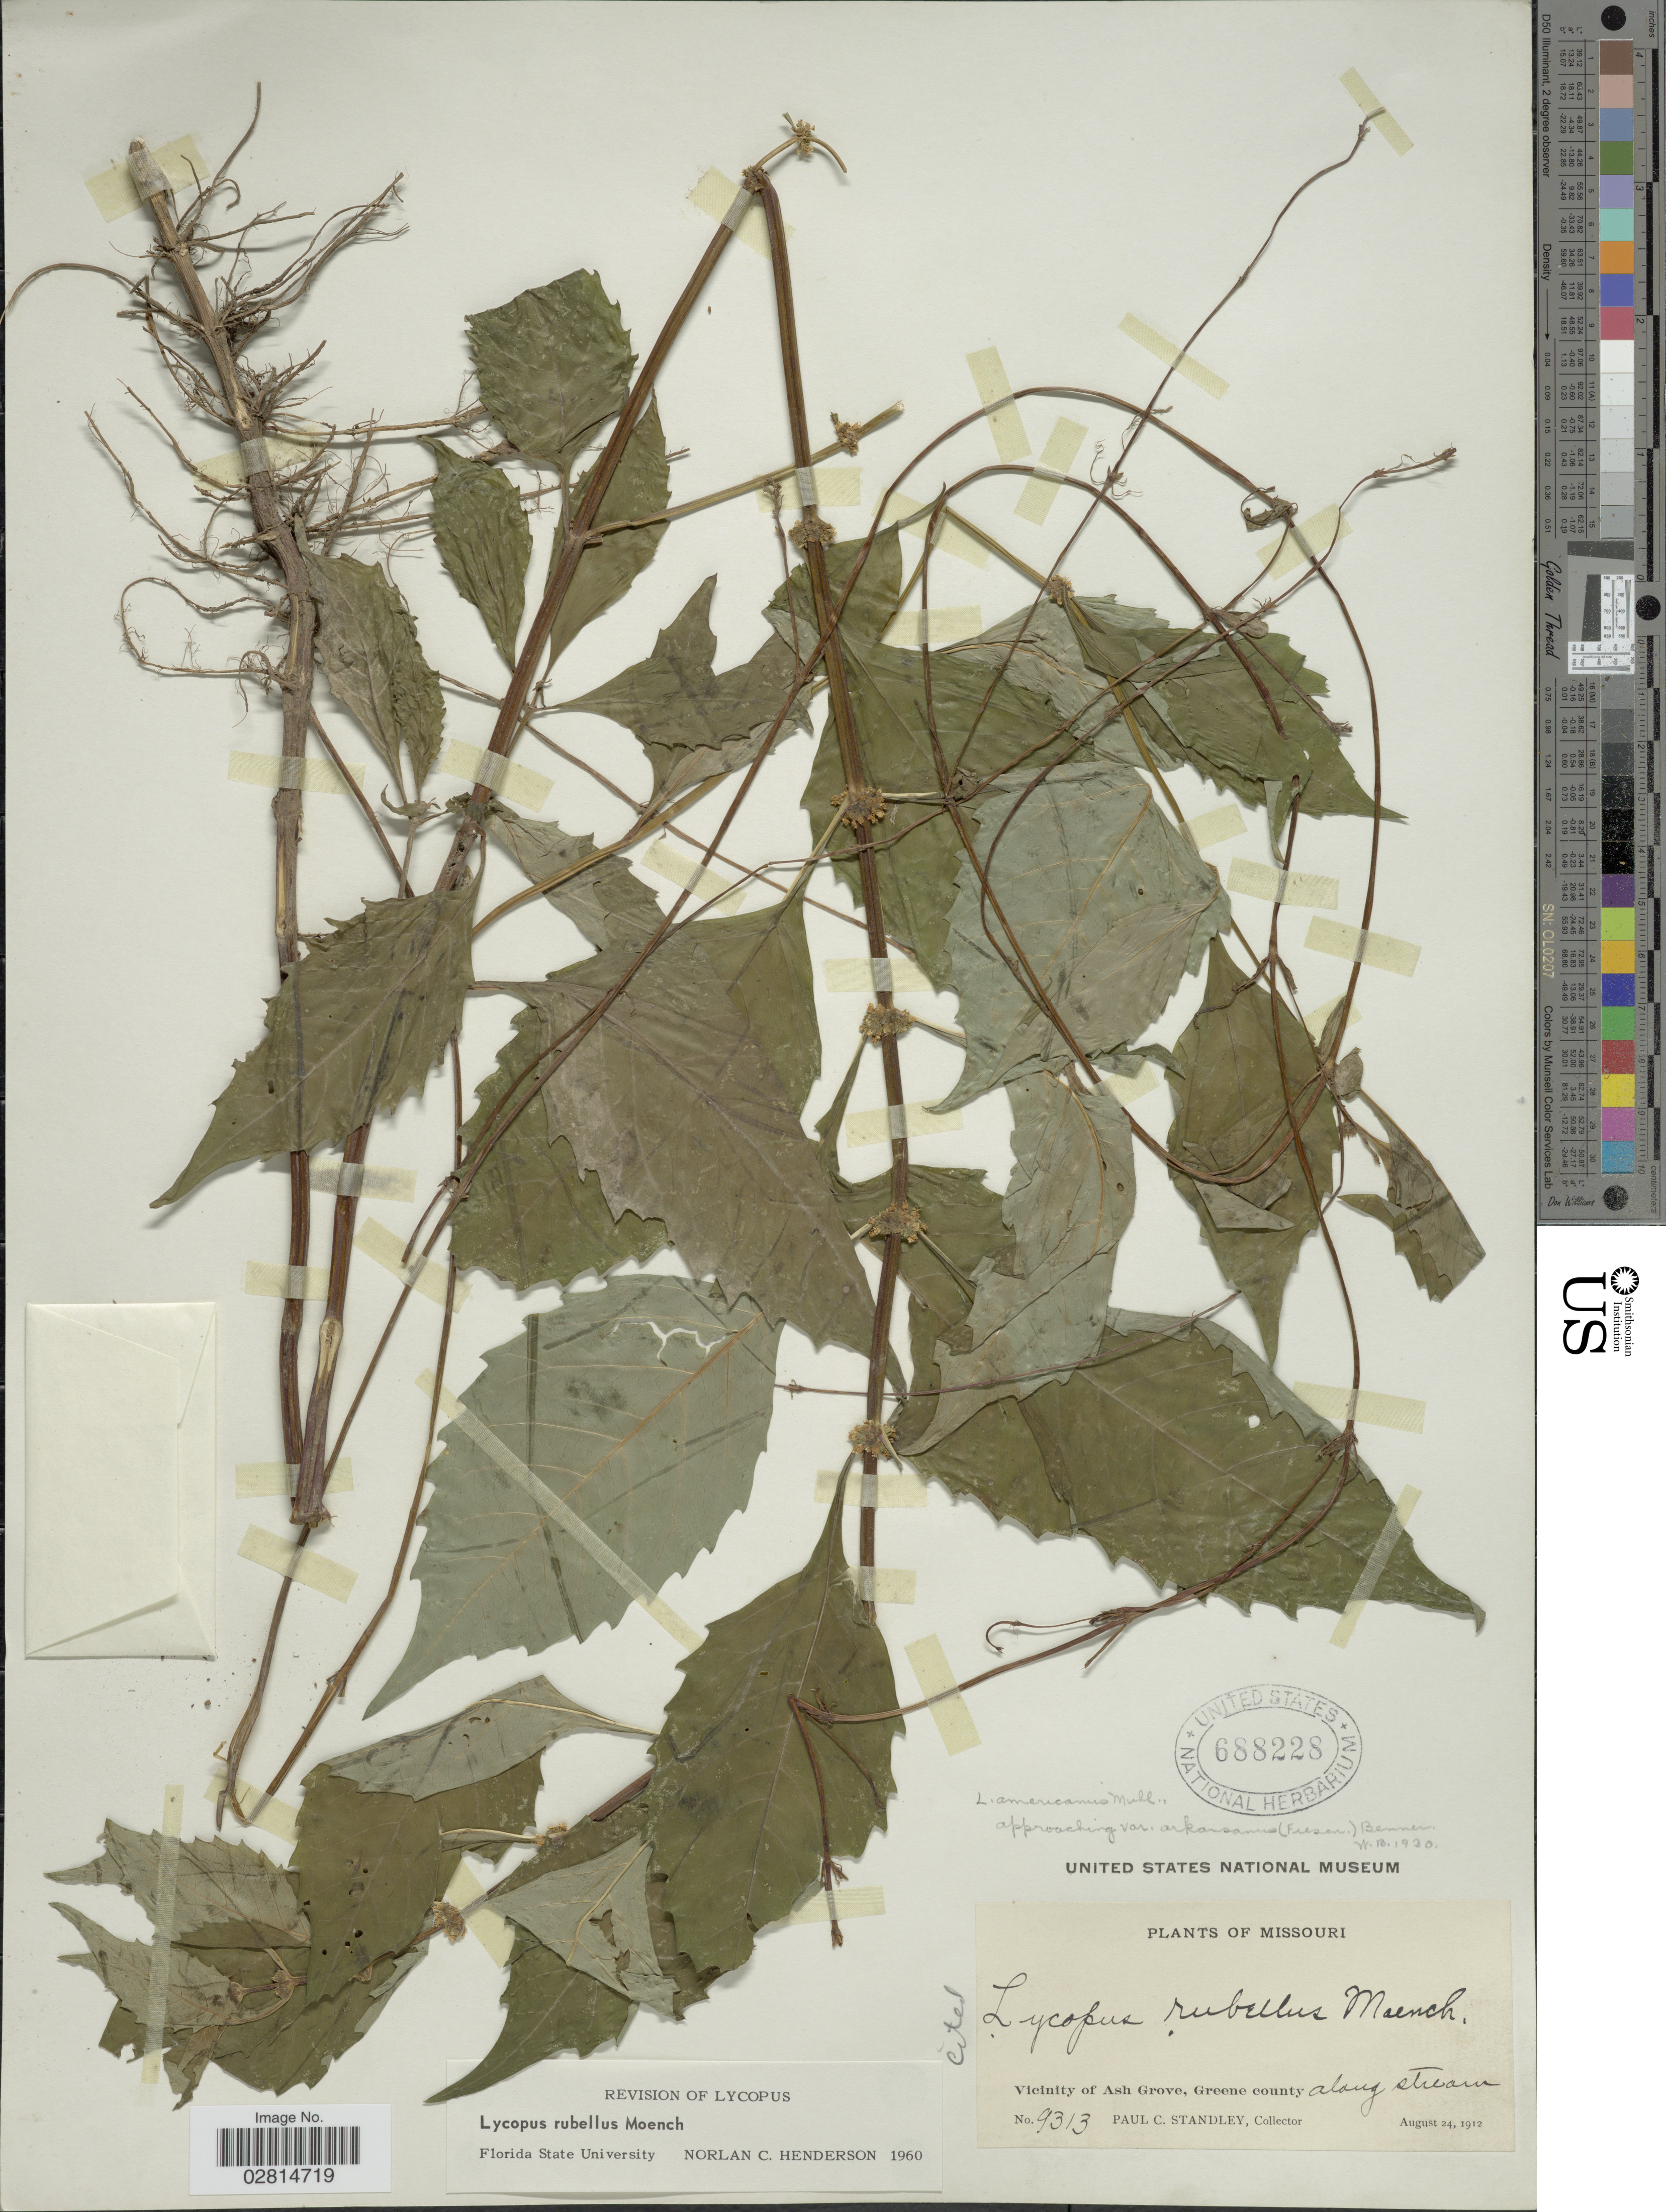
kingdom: Plantae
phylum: Tracheophyta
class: Magnoliopsida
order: Lamiales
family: Lamiaceae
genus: Lycopus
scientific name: Lycopus rubellus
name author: Moench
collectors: P. C. Standley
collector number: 9313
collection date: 1912-08-24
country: United States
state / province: Missouri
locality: Vicinity of Ash Grove, Greene county along stream.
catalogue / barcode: US 688228